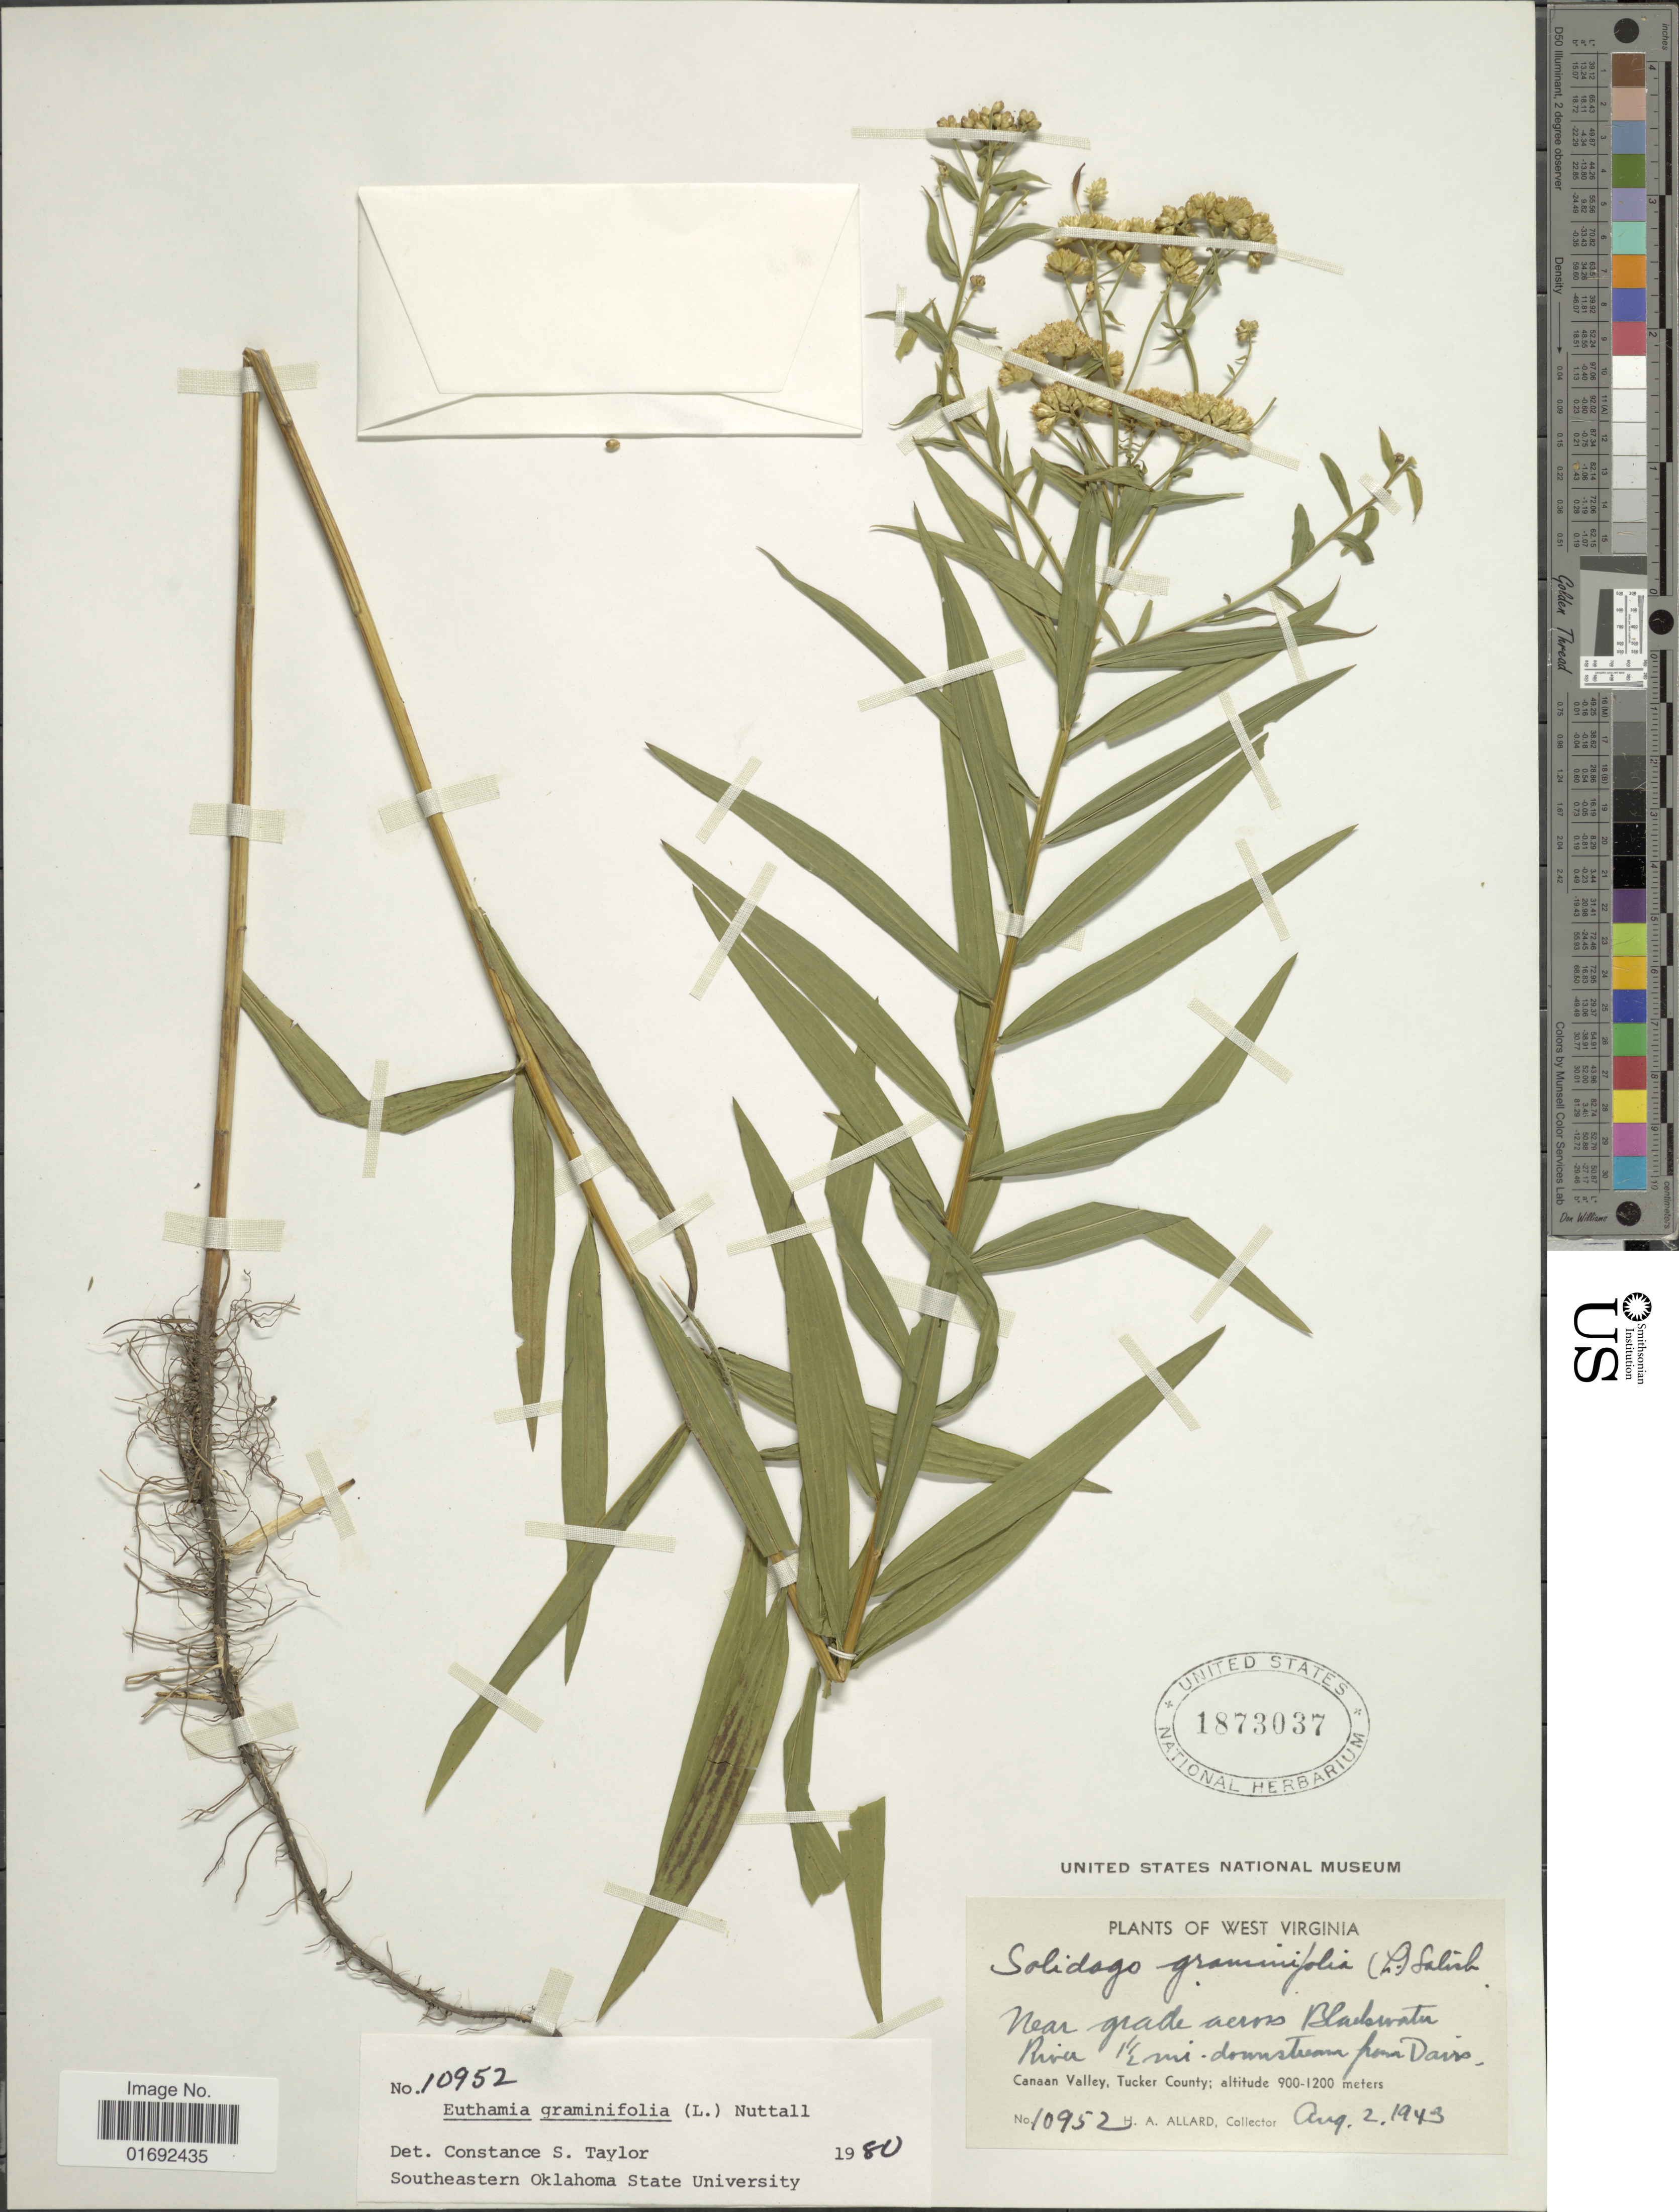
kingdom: Plantae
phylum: Tracheophyta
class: Magnoliopsida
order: Asterales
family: Asteraceae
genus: Euthamia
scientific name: Euthamia graminifolia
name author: (L.) Nutt.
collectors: H. A. Allard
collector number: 10952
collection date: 1943-08-02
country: United States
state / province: West Virginia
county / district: Tucker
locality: Near grade across Blackwater River 1½ mi. downstream from Davis, Canaan Valley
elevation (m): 900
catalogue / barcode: US 1873037